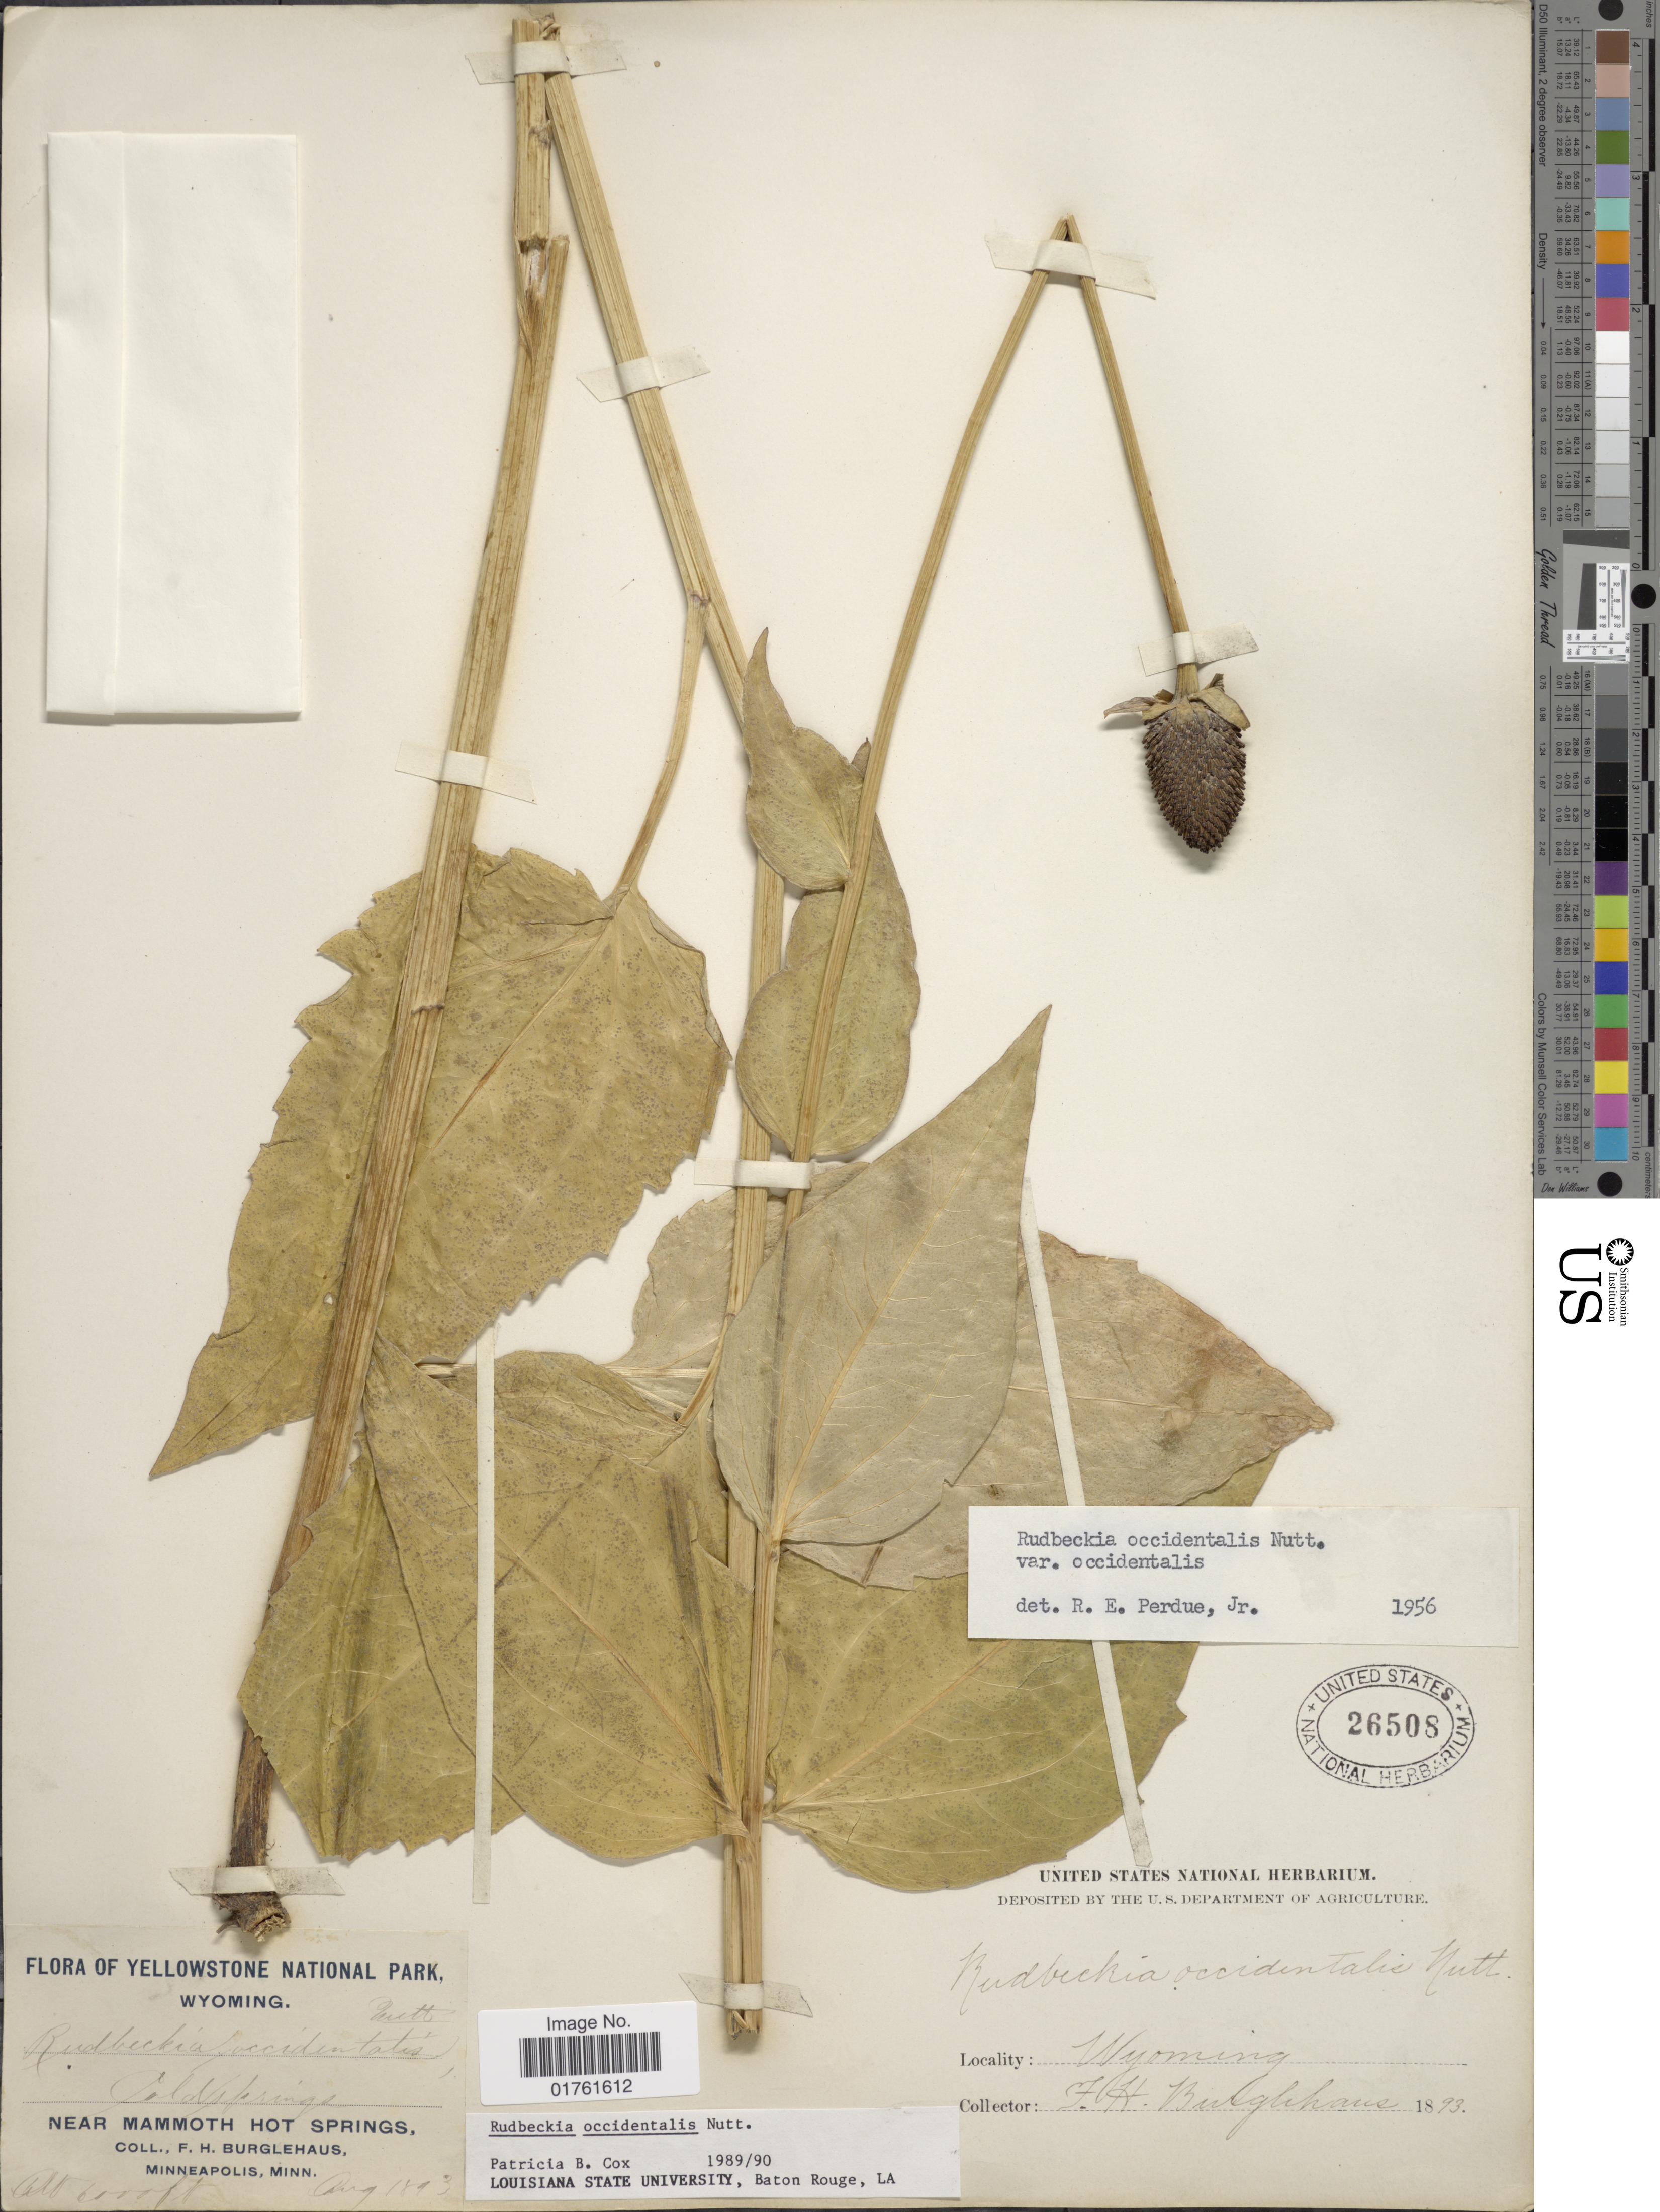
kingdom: Plantae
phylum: Tracheophyta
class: Magnoliopsida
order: Asterales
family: Asteraceae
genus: Rudbeckia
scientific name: Rudbeckia occidentalis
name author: Nutt.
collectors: F. Burglehaus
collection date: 1893-08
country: United States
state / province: Wyoming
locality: Yellowstone National Park, near Mammoth Hot Springs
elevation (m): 1829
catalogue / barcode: US 26508